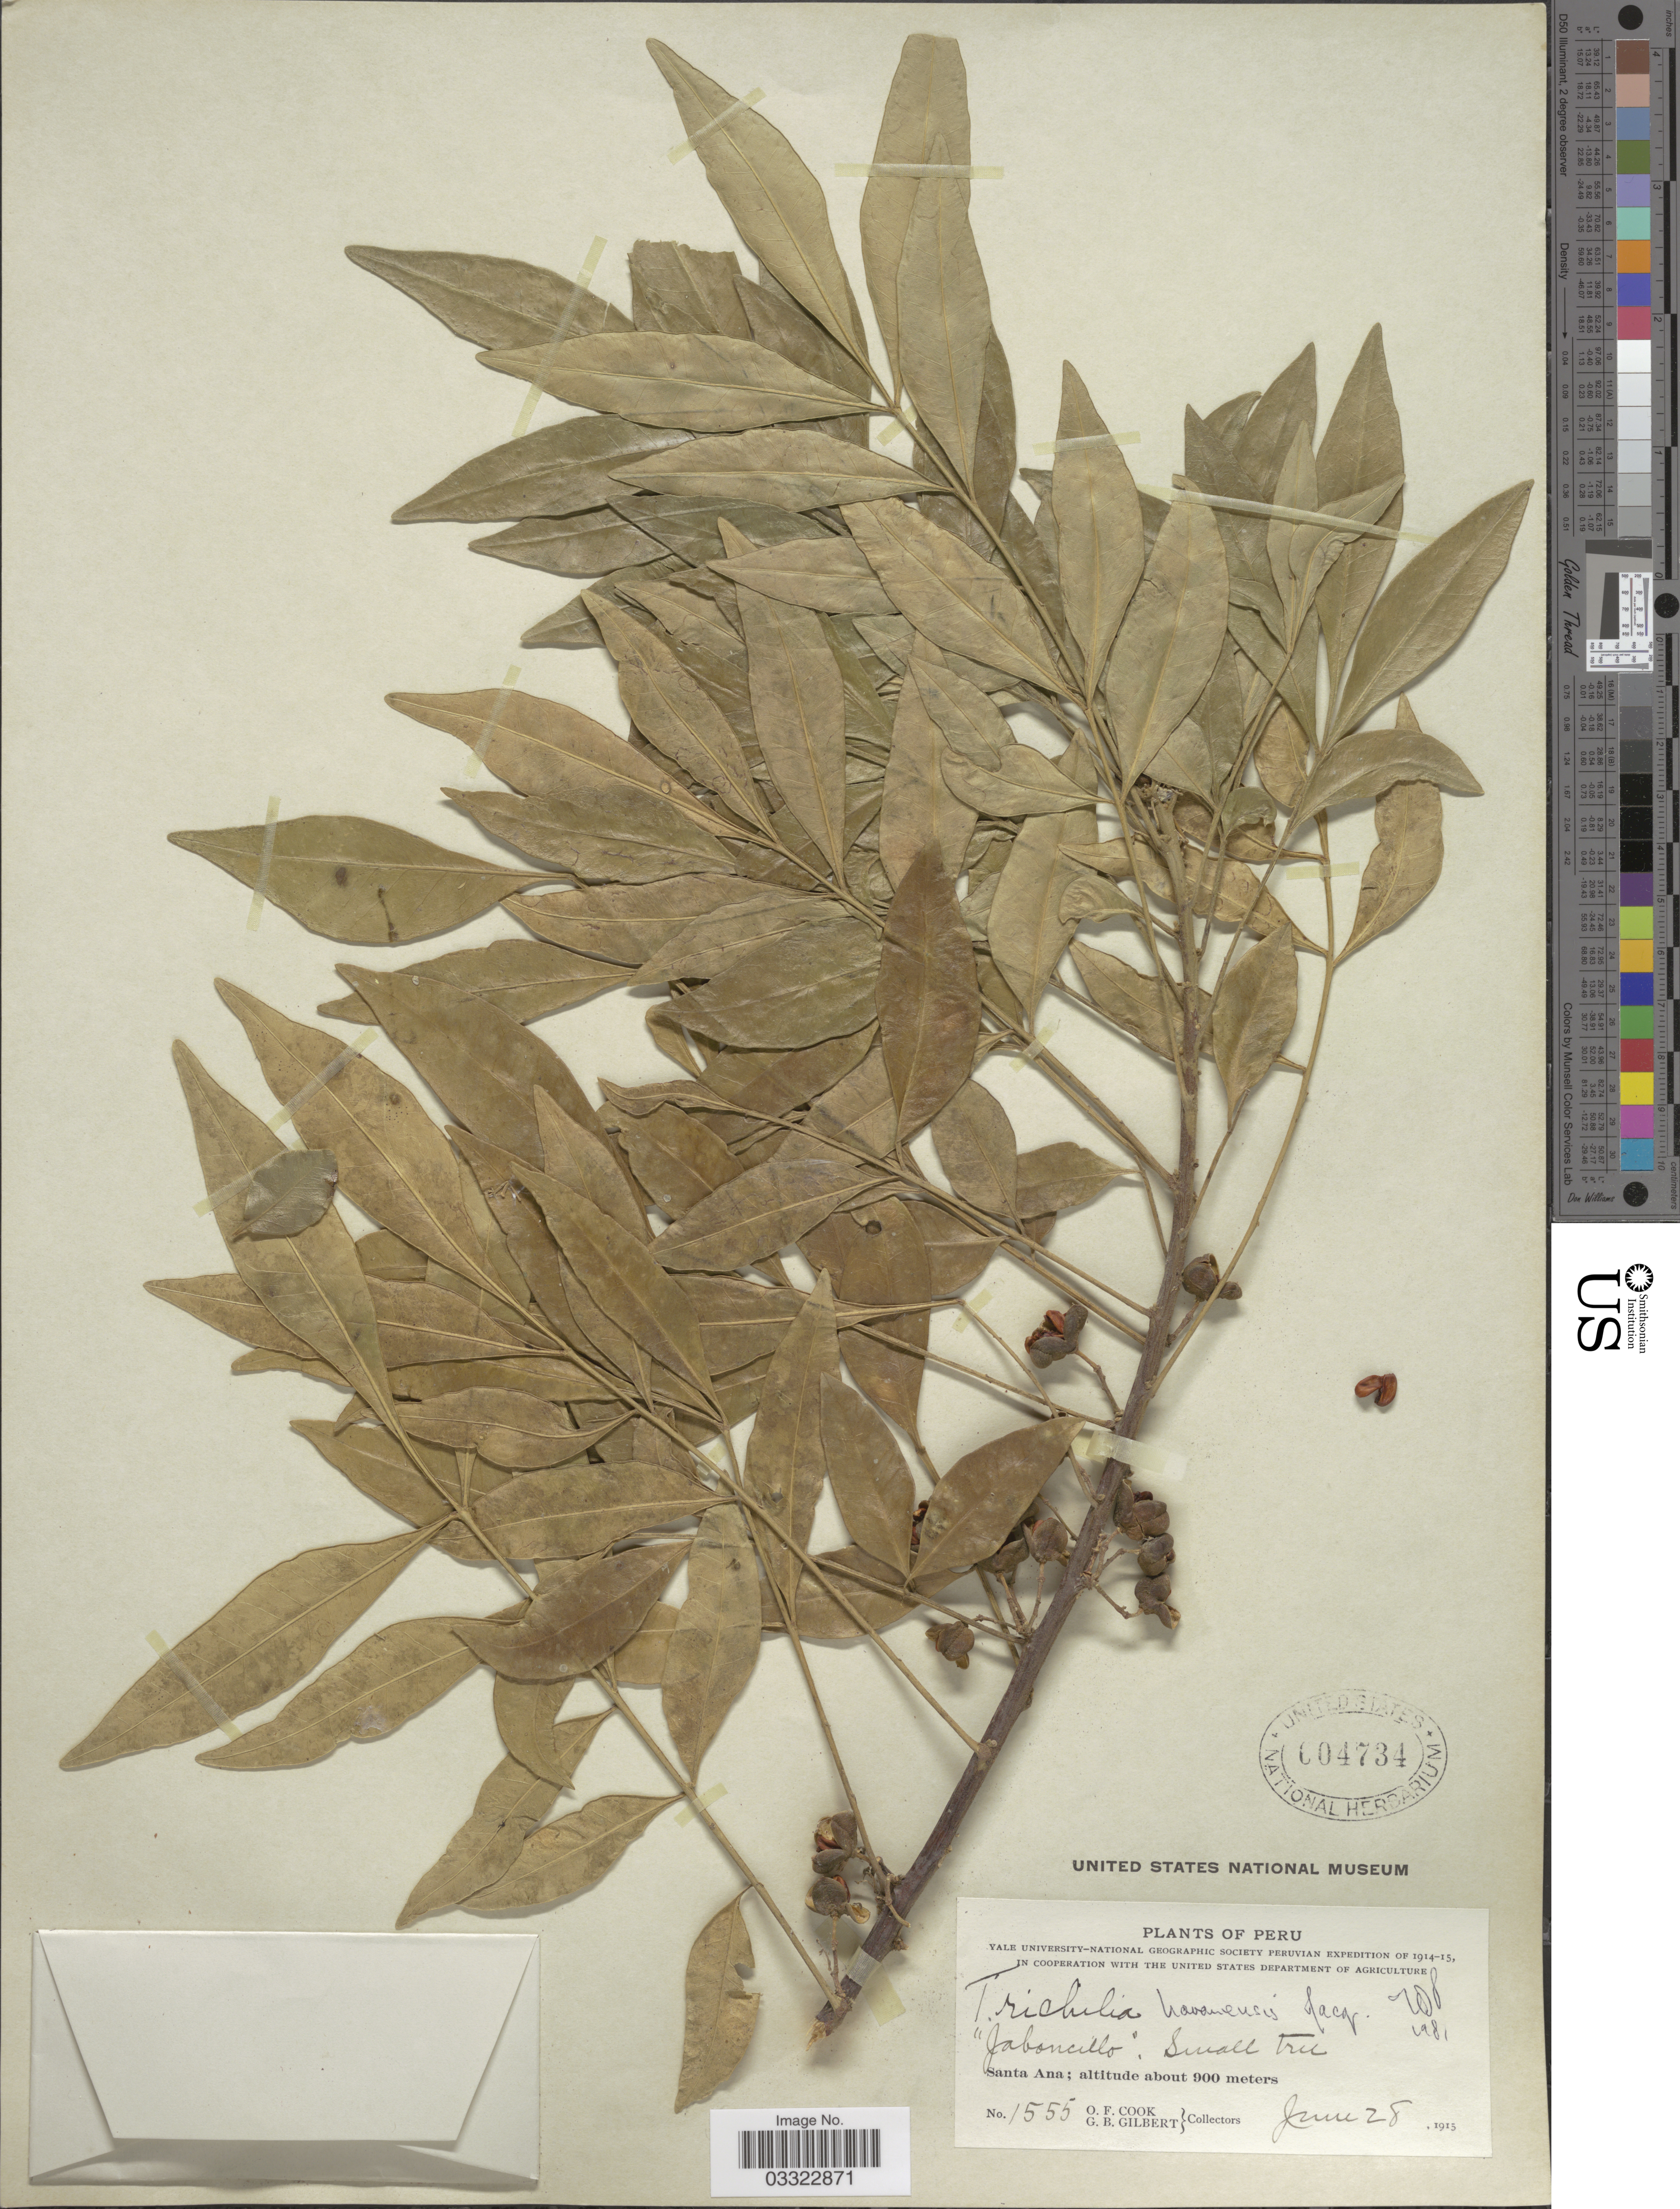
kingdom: Plantae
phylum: Tracheophyta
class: Magnoliopsida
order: Sapindales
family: Meliaceae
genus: Trichilia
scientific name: Trichilia havanensis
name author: Jacq.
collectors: O. F. Cook & G. B. Gilbert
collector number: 1555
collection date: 1915-06-28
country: Peru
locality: Santa Ana.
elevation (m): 900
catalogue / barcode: US 604734